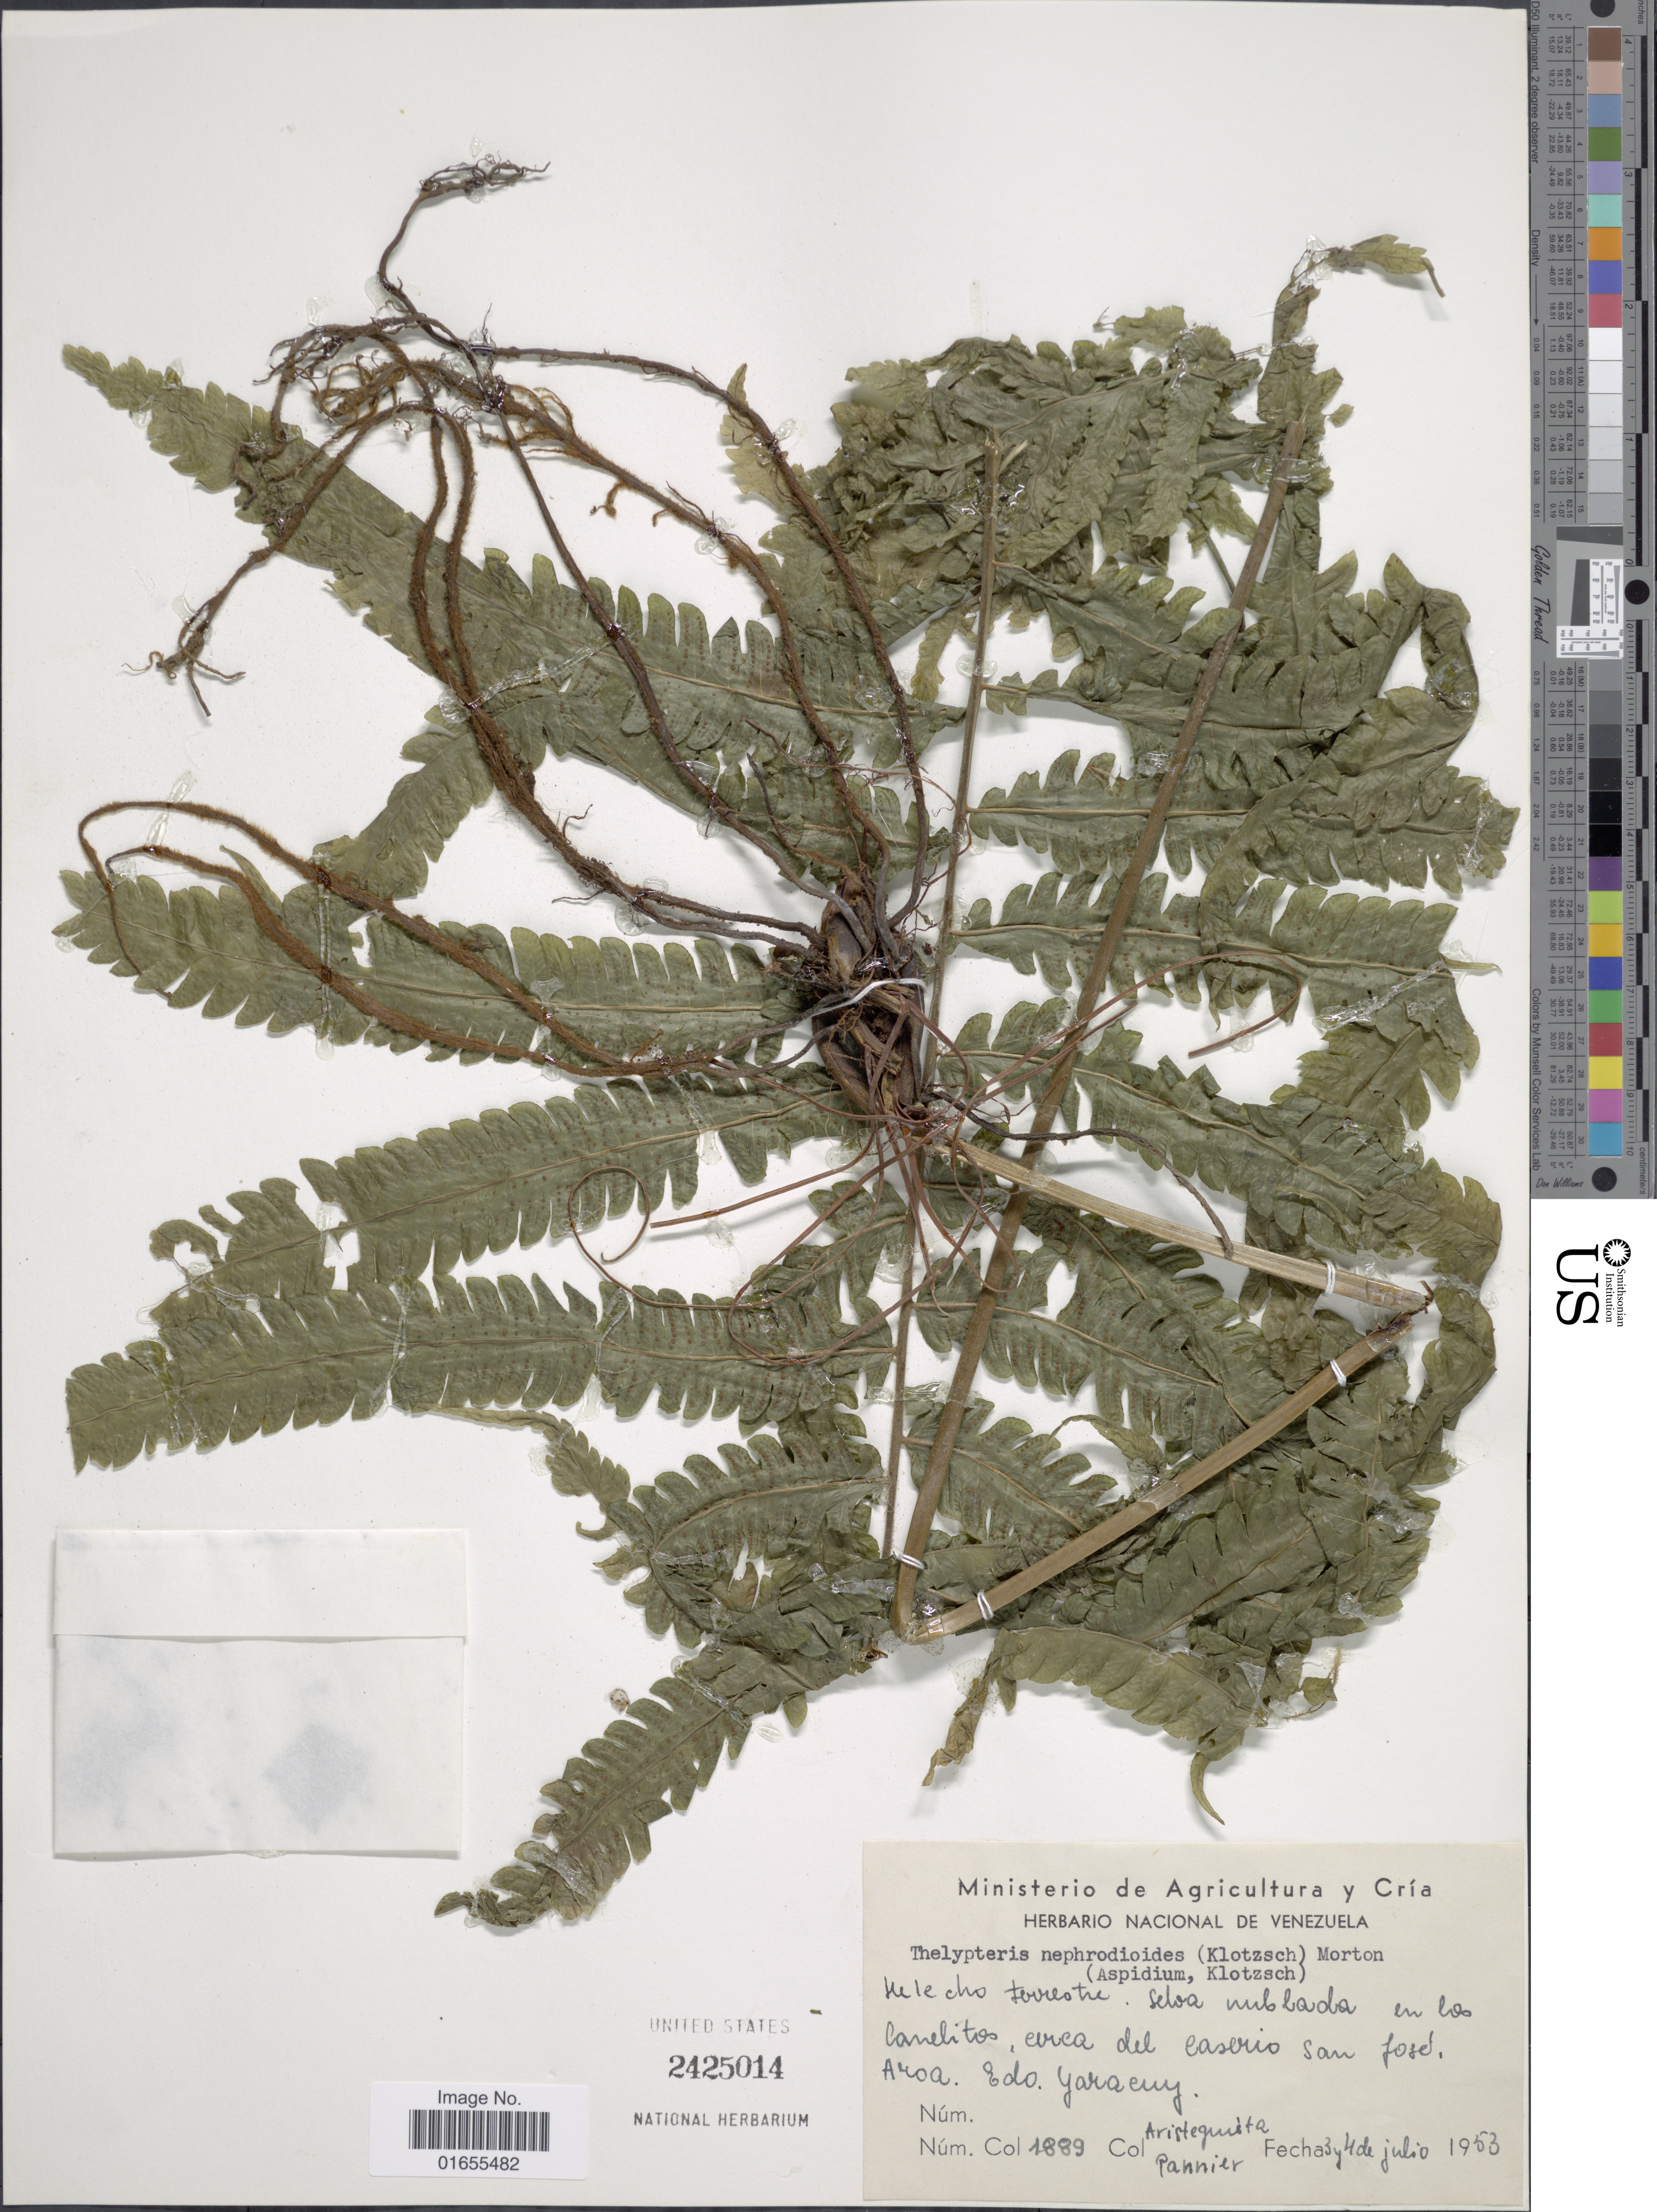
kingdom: Plantae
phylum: Tracheophyta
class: Polypodiopsida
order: Polypodiales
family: Thelypteridaceae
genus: Goniopteris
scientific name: Goniopteris nephrodioides (Klotzsch) comb. nov., ined 2015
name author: (Klotzsch)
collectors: -. Aristeguieta & Pannier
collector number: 1889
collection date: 1953-07-03/1953-07-04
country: Venezuela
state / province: Yaracuy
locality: Camelitos, circa del caserio San Jose, Aroa. Edo Yaracuy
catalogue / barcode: US 2425014